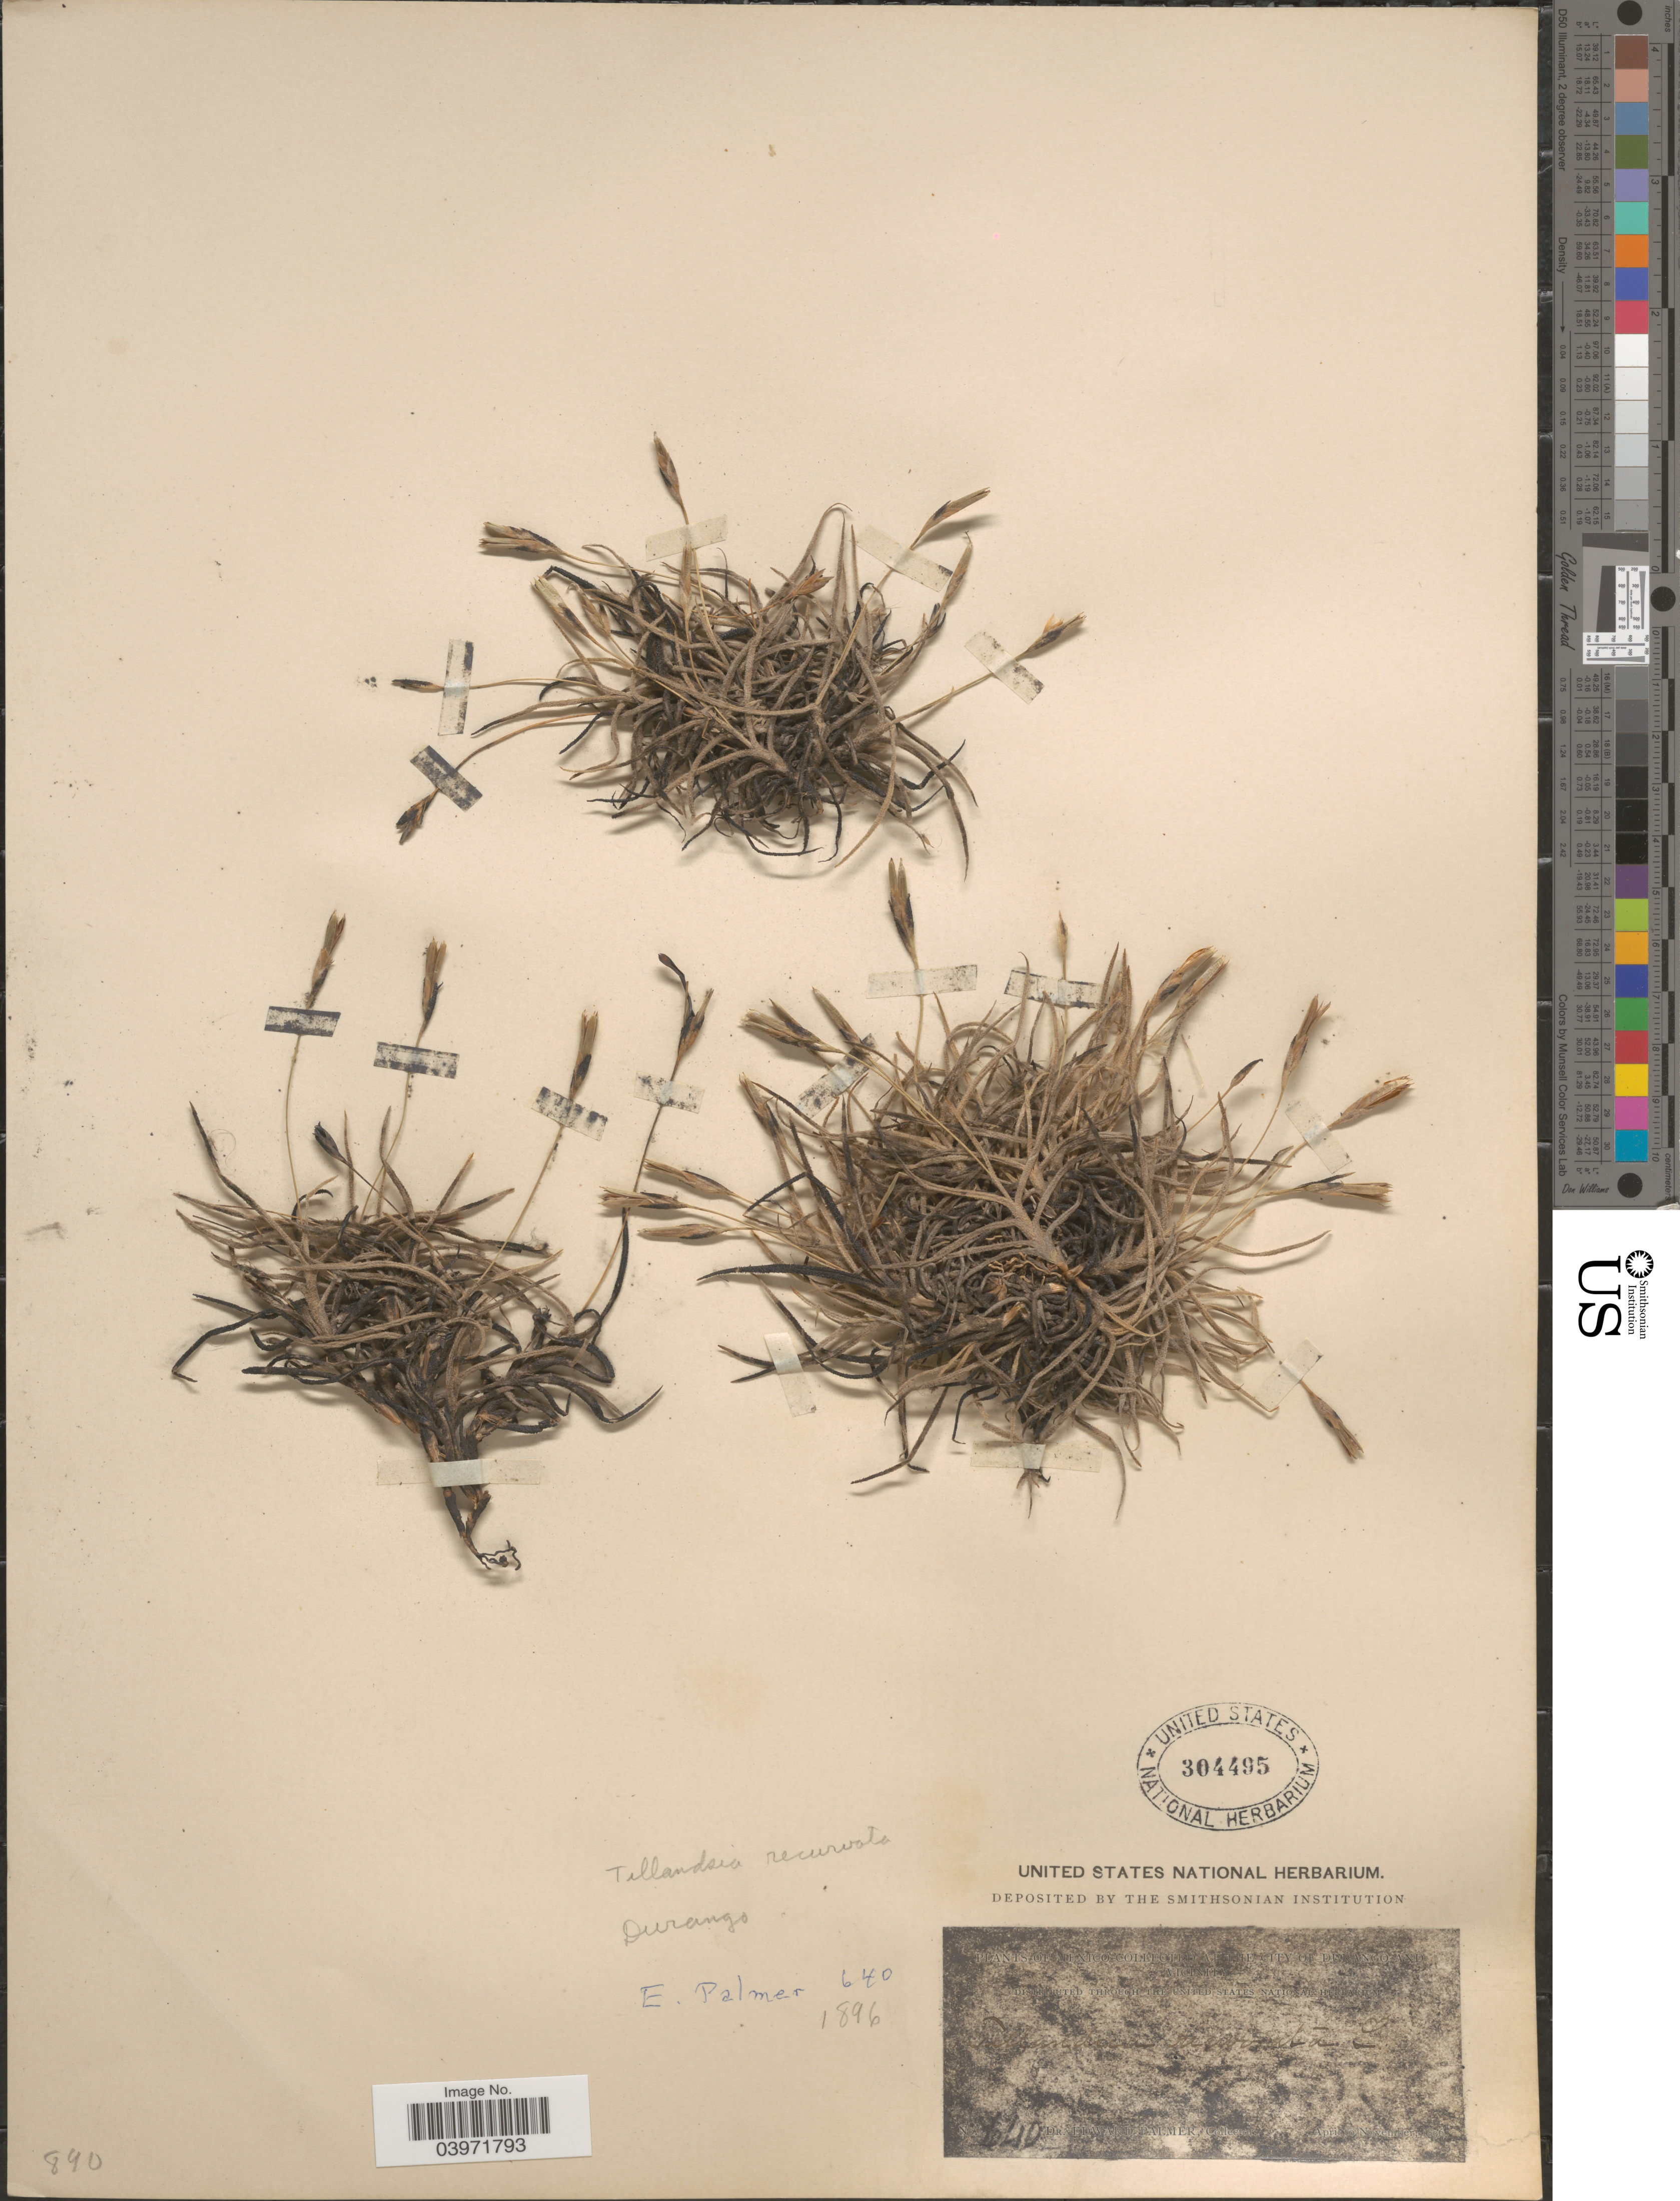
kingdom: Plantae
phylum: Tracheophyta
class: Liliopsida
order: Poales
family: Bromeliaceae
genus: Tillandsia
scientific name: Tillandsia recurvata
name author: L.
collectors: E. Palmer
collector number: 640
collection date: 1896-04/1896-11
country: Mexico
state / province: Durango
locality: Durango and vicinity.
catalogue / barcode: US 304495